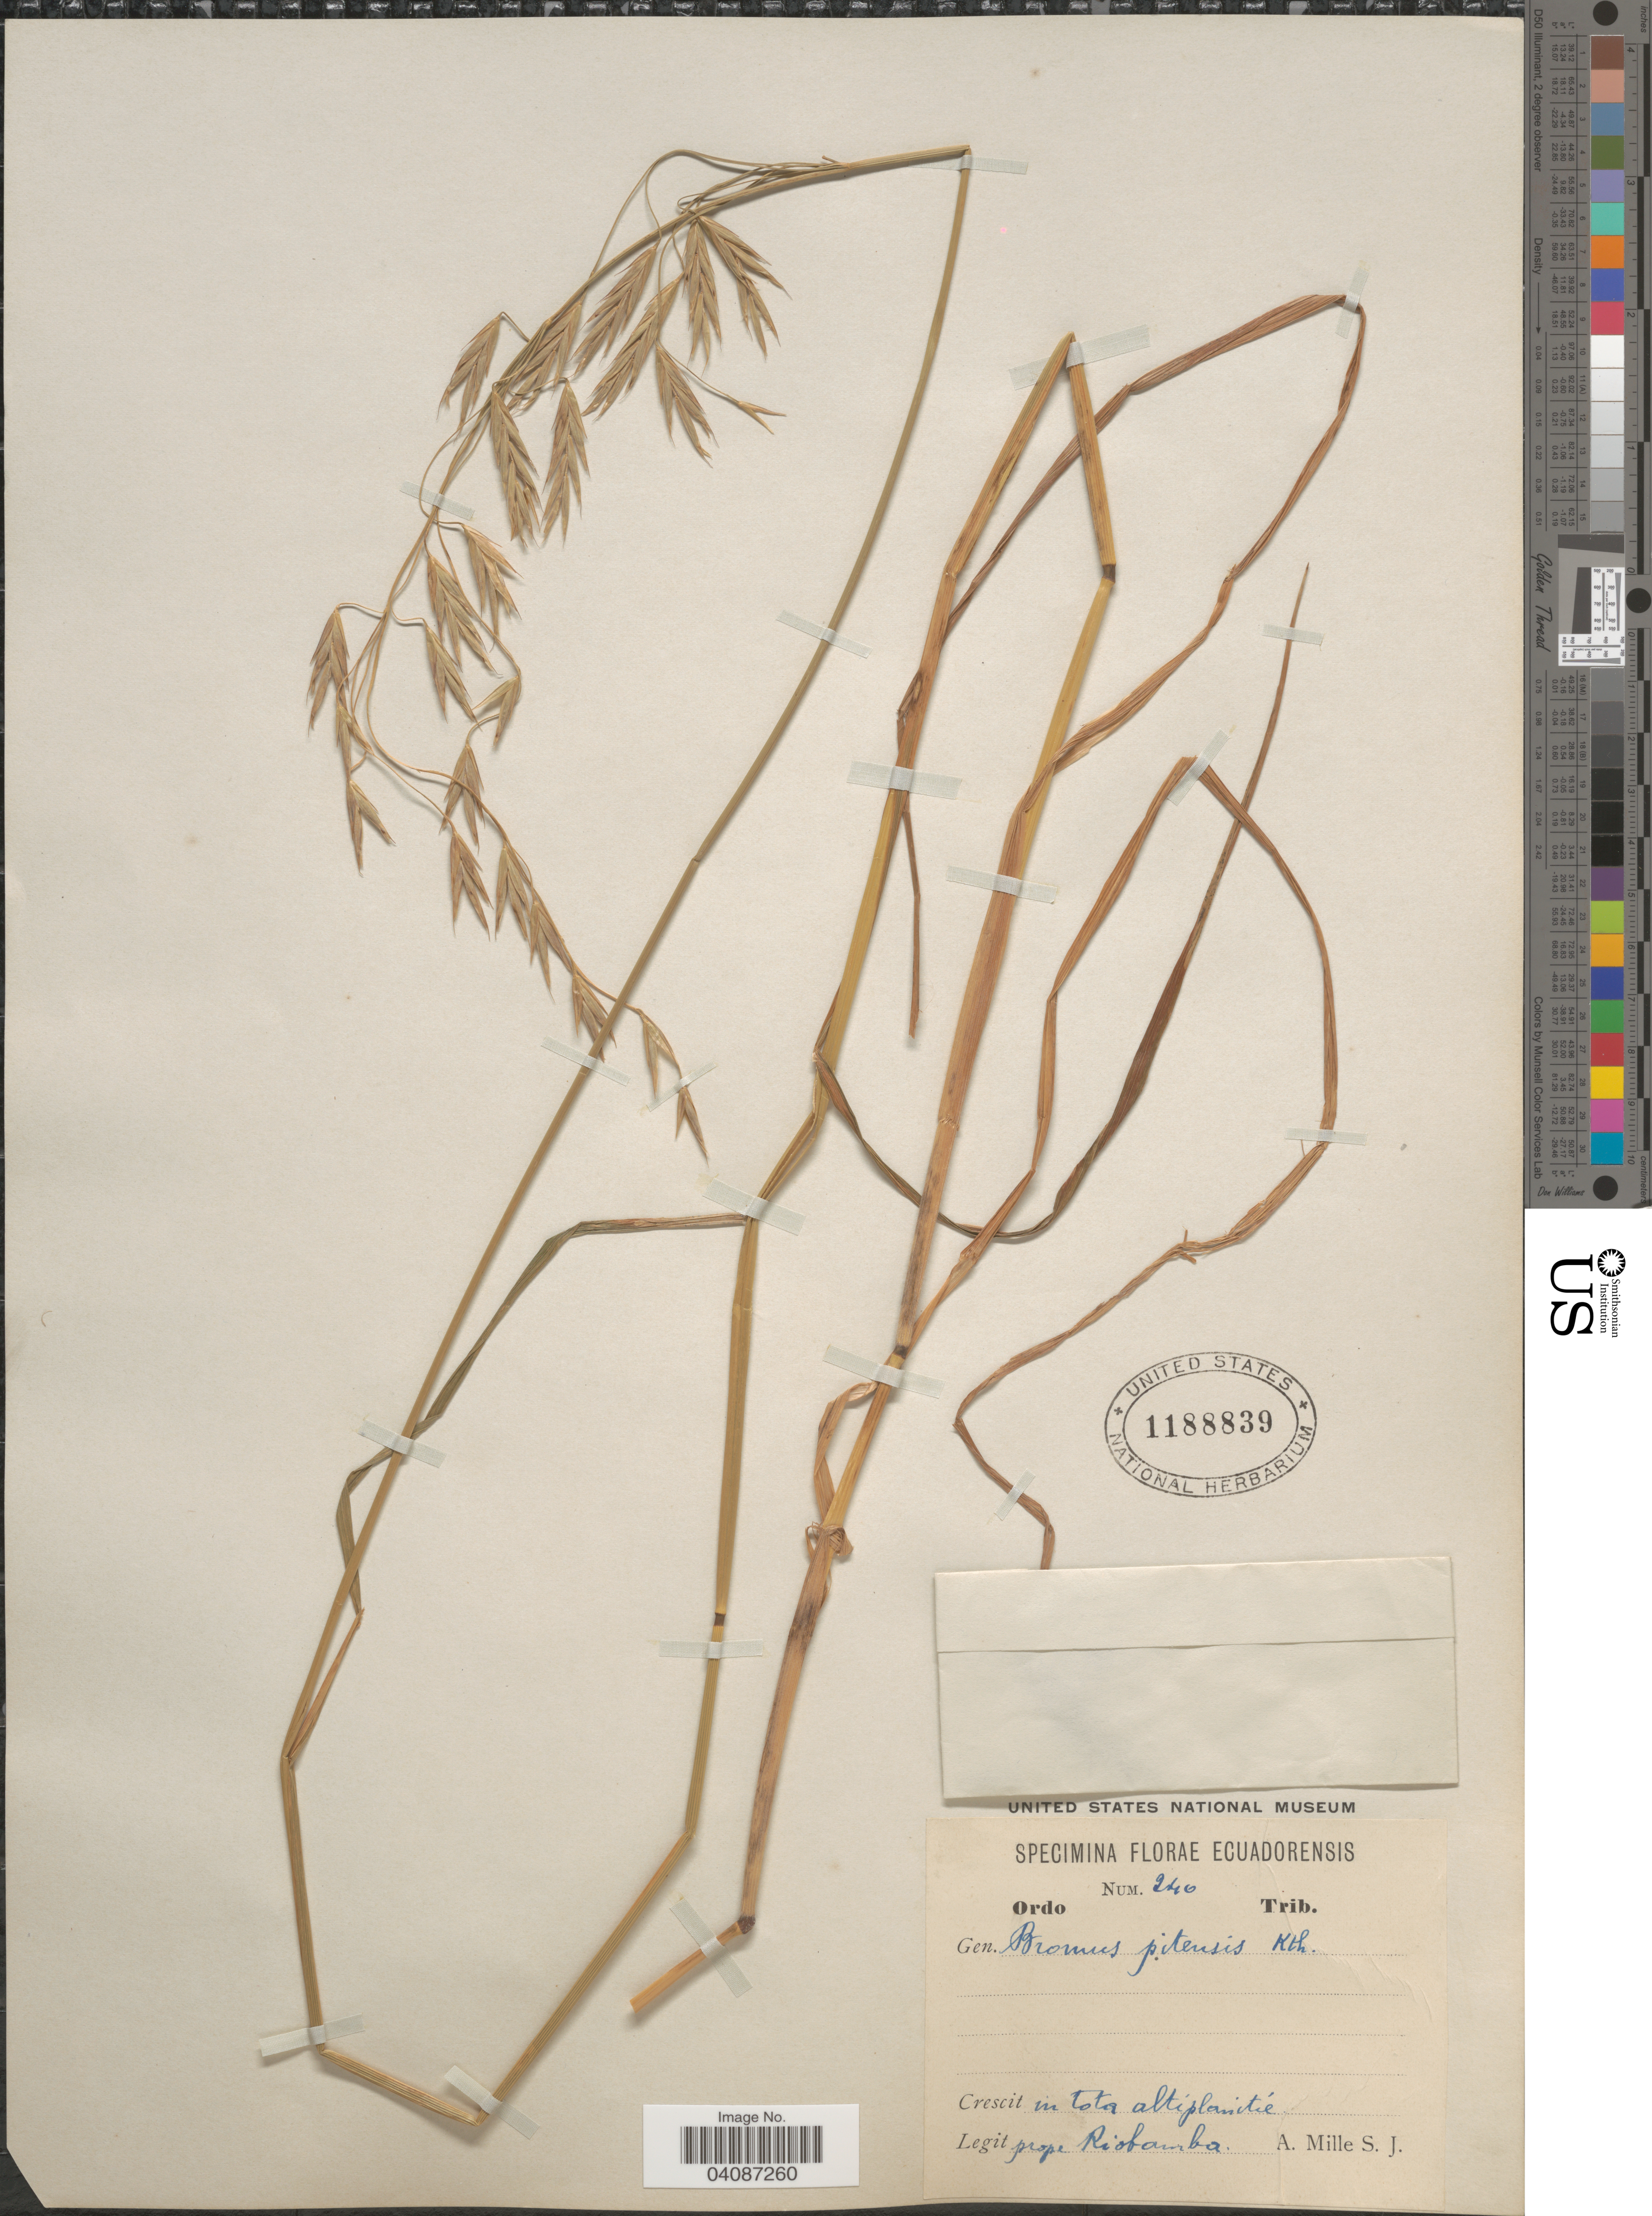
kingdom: Plantae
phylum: Tracheophyta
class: Liliopsida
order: Poales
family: Poaceae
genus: Bromus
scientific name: Bromus pitensis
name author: Kunth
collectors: A. Mille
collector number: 240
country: Ecuador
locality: Ecuadorensis. Prope Riobamba.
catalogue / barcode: US 1188839